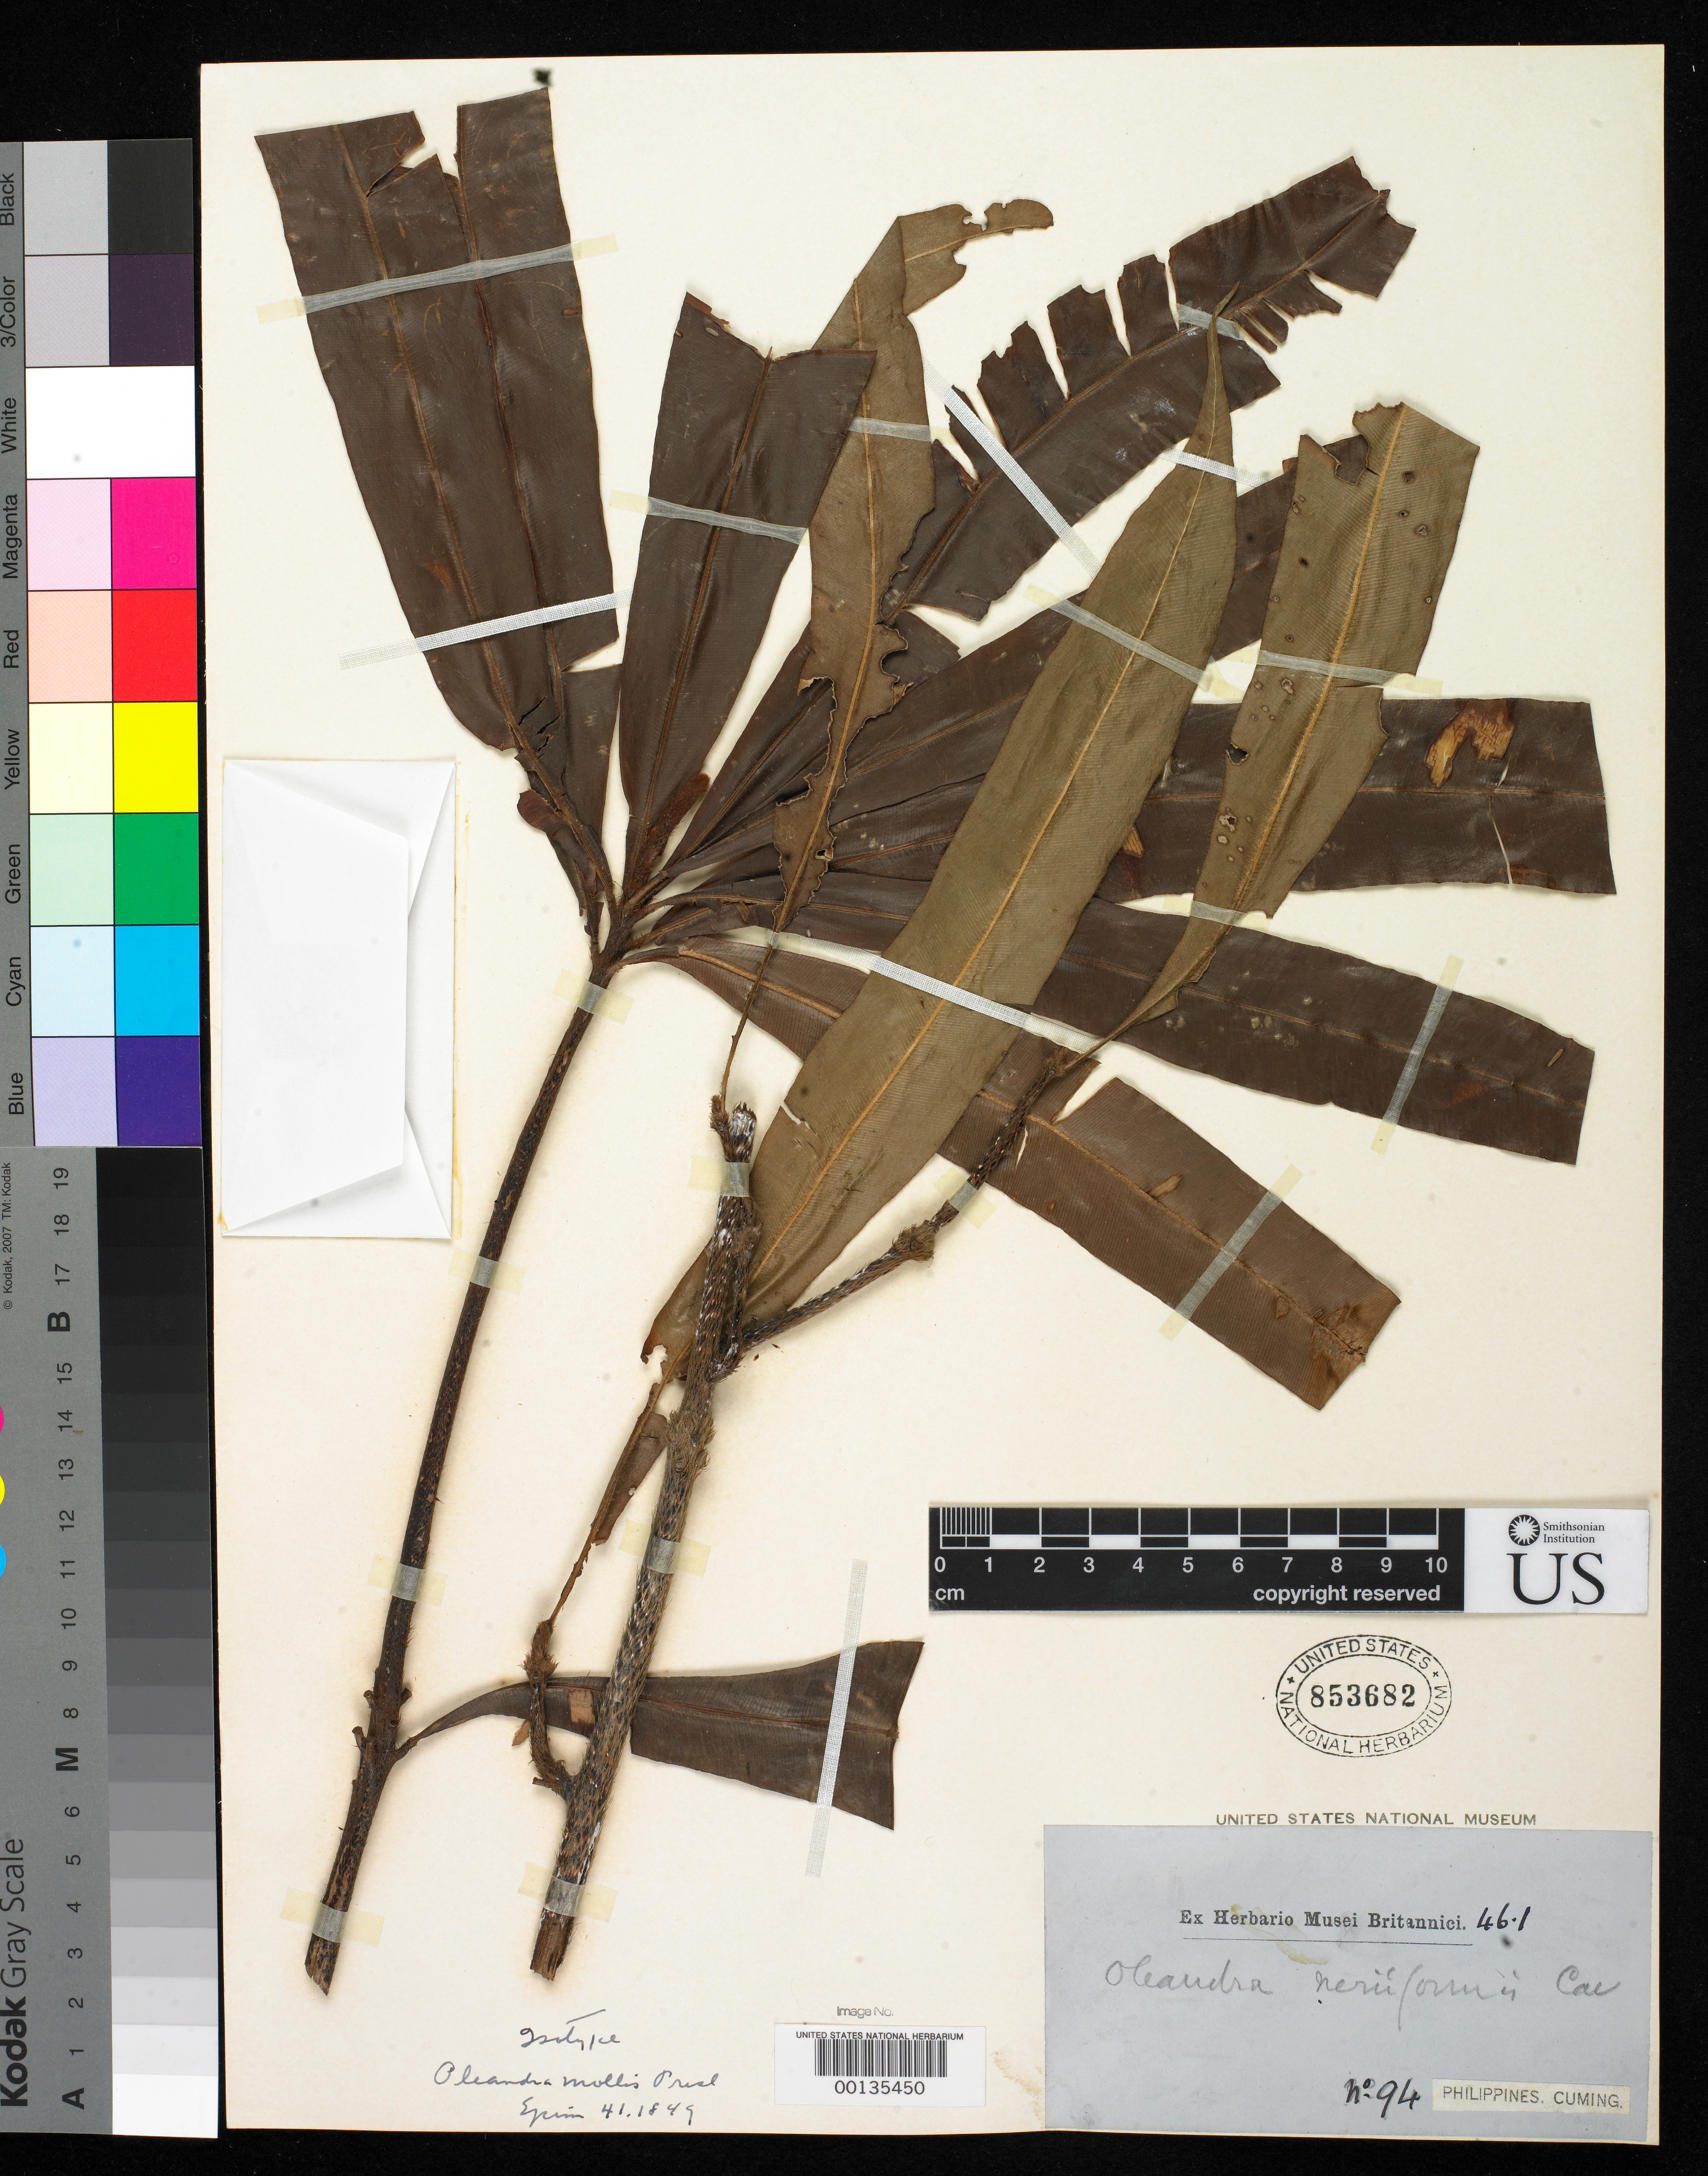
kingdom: Plantae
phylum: Tracheophyta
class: Polypodiopsida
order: Polypodiales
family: Oleandraceae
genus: Oleandra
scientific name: Oleandra mollis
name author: C. Presl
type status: Type Collection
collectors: H. Cuming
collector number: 94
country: Philippines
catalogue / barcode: US 853682